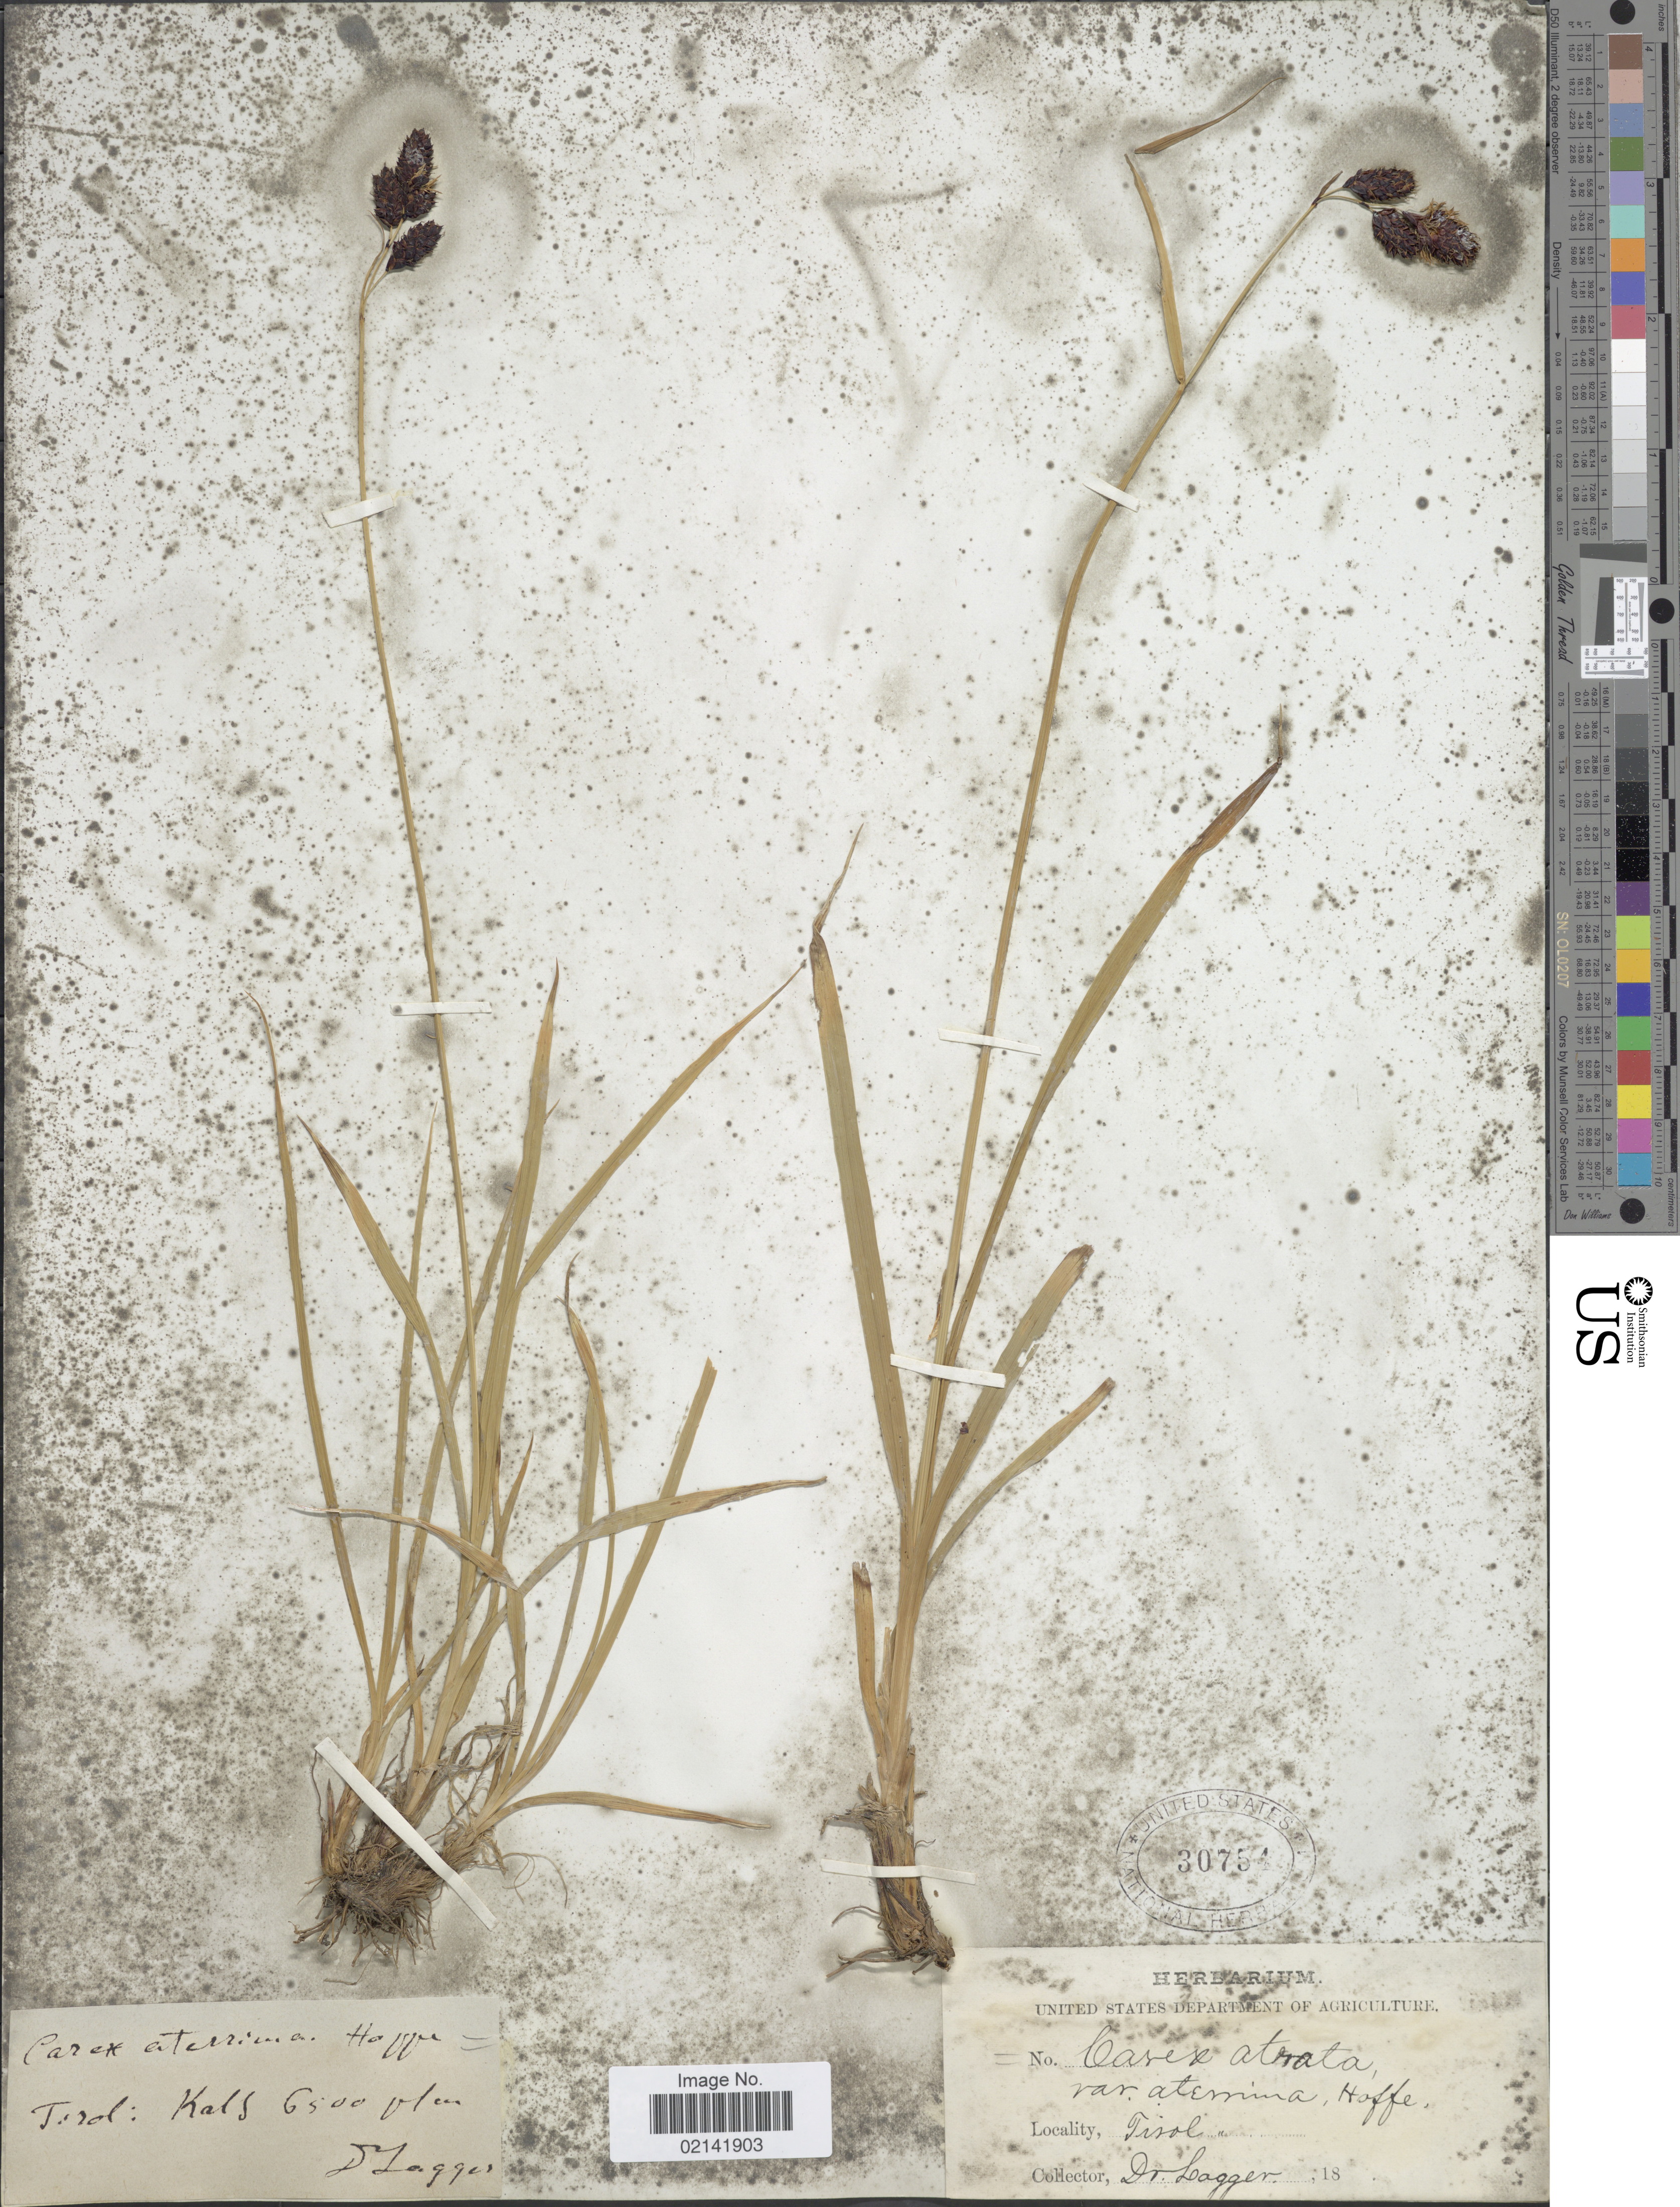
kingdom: Plantae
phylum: Tracheophyta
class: Liliopsida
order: Poales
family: Cyperaceae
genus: Carex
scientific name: Carex aterrima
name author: Hoppe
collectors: D. Lagger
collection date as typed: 18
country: Austria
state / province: Tirol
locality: Kalf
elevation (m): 1981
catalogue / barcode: US 30754